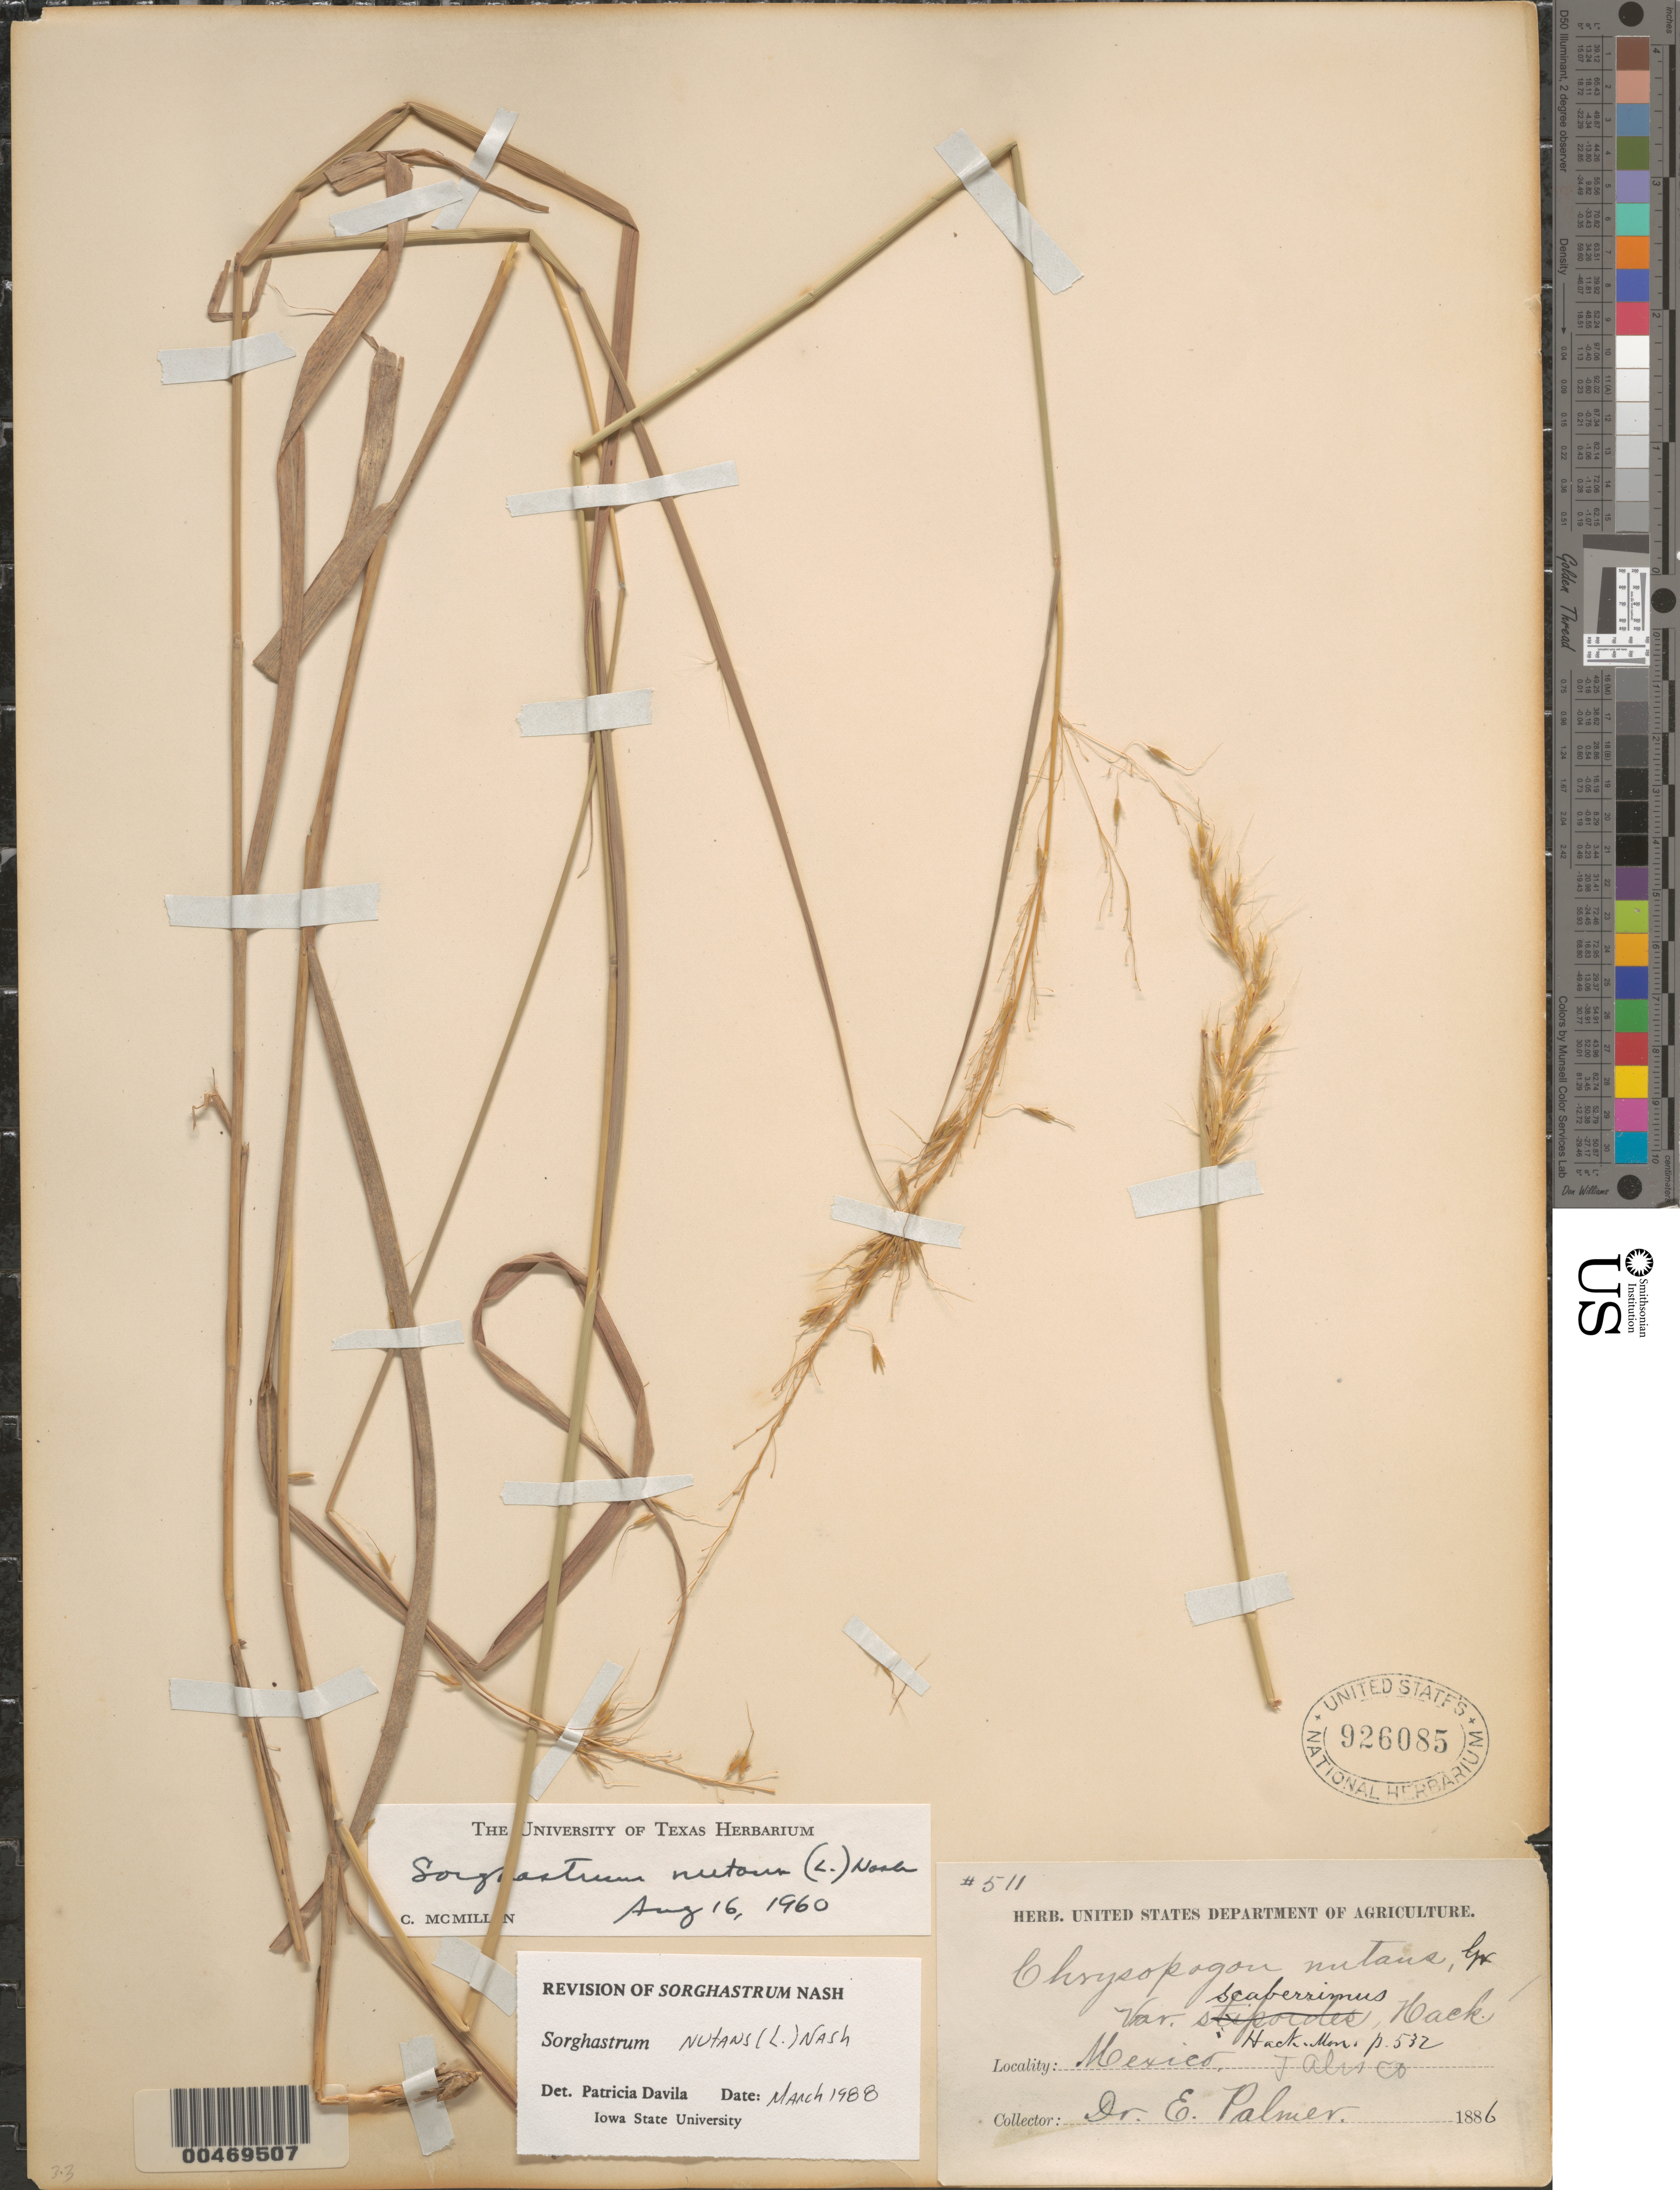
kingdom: Plantae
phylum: Tracheophyta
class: Liliopsida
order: Poales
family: Poaceae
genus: Sorghastrum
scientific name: Sorghastrum nutans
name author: (L.) Nash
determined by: Dávila, P. D.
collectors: E. Palmer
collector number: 511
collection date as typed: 1886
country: Mexico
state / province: Jalisco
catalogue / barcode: US 926085